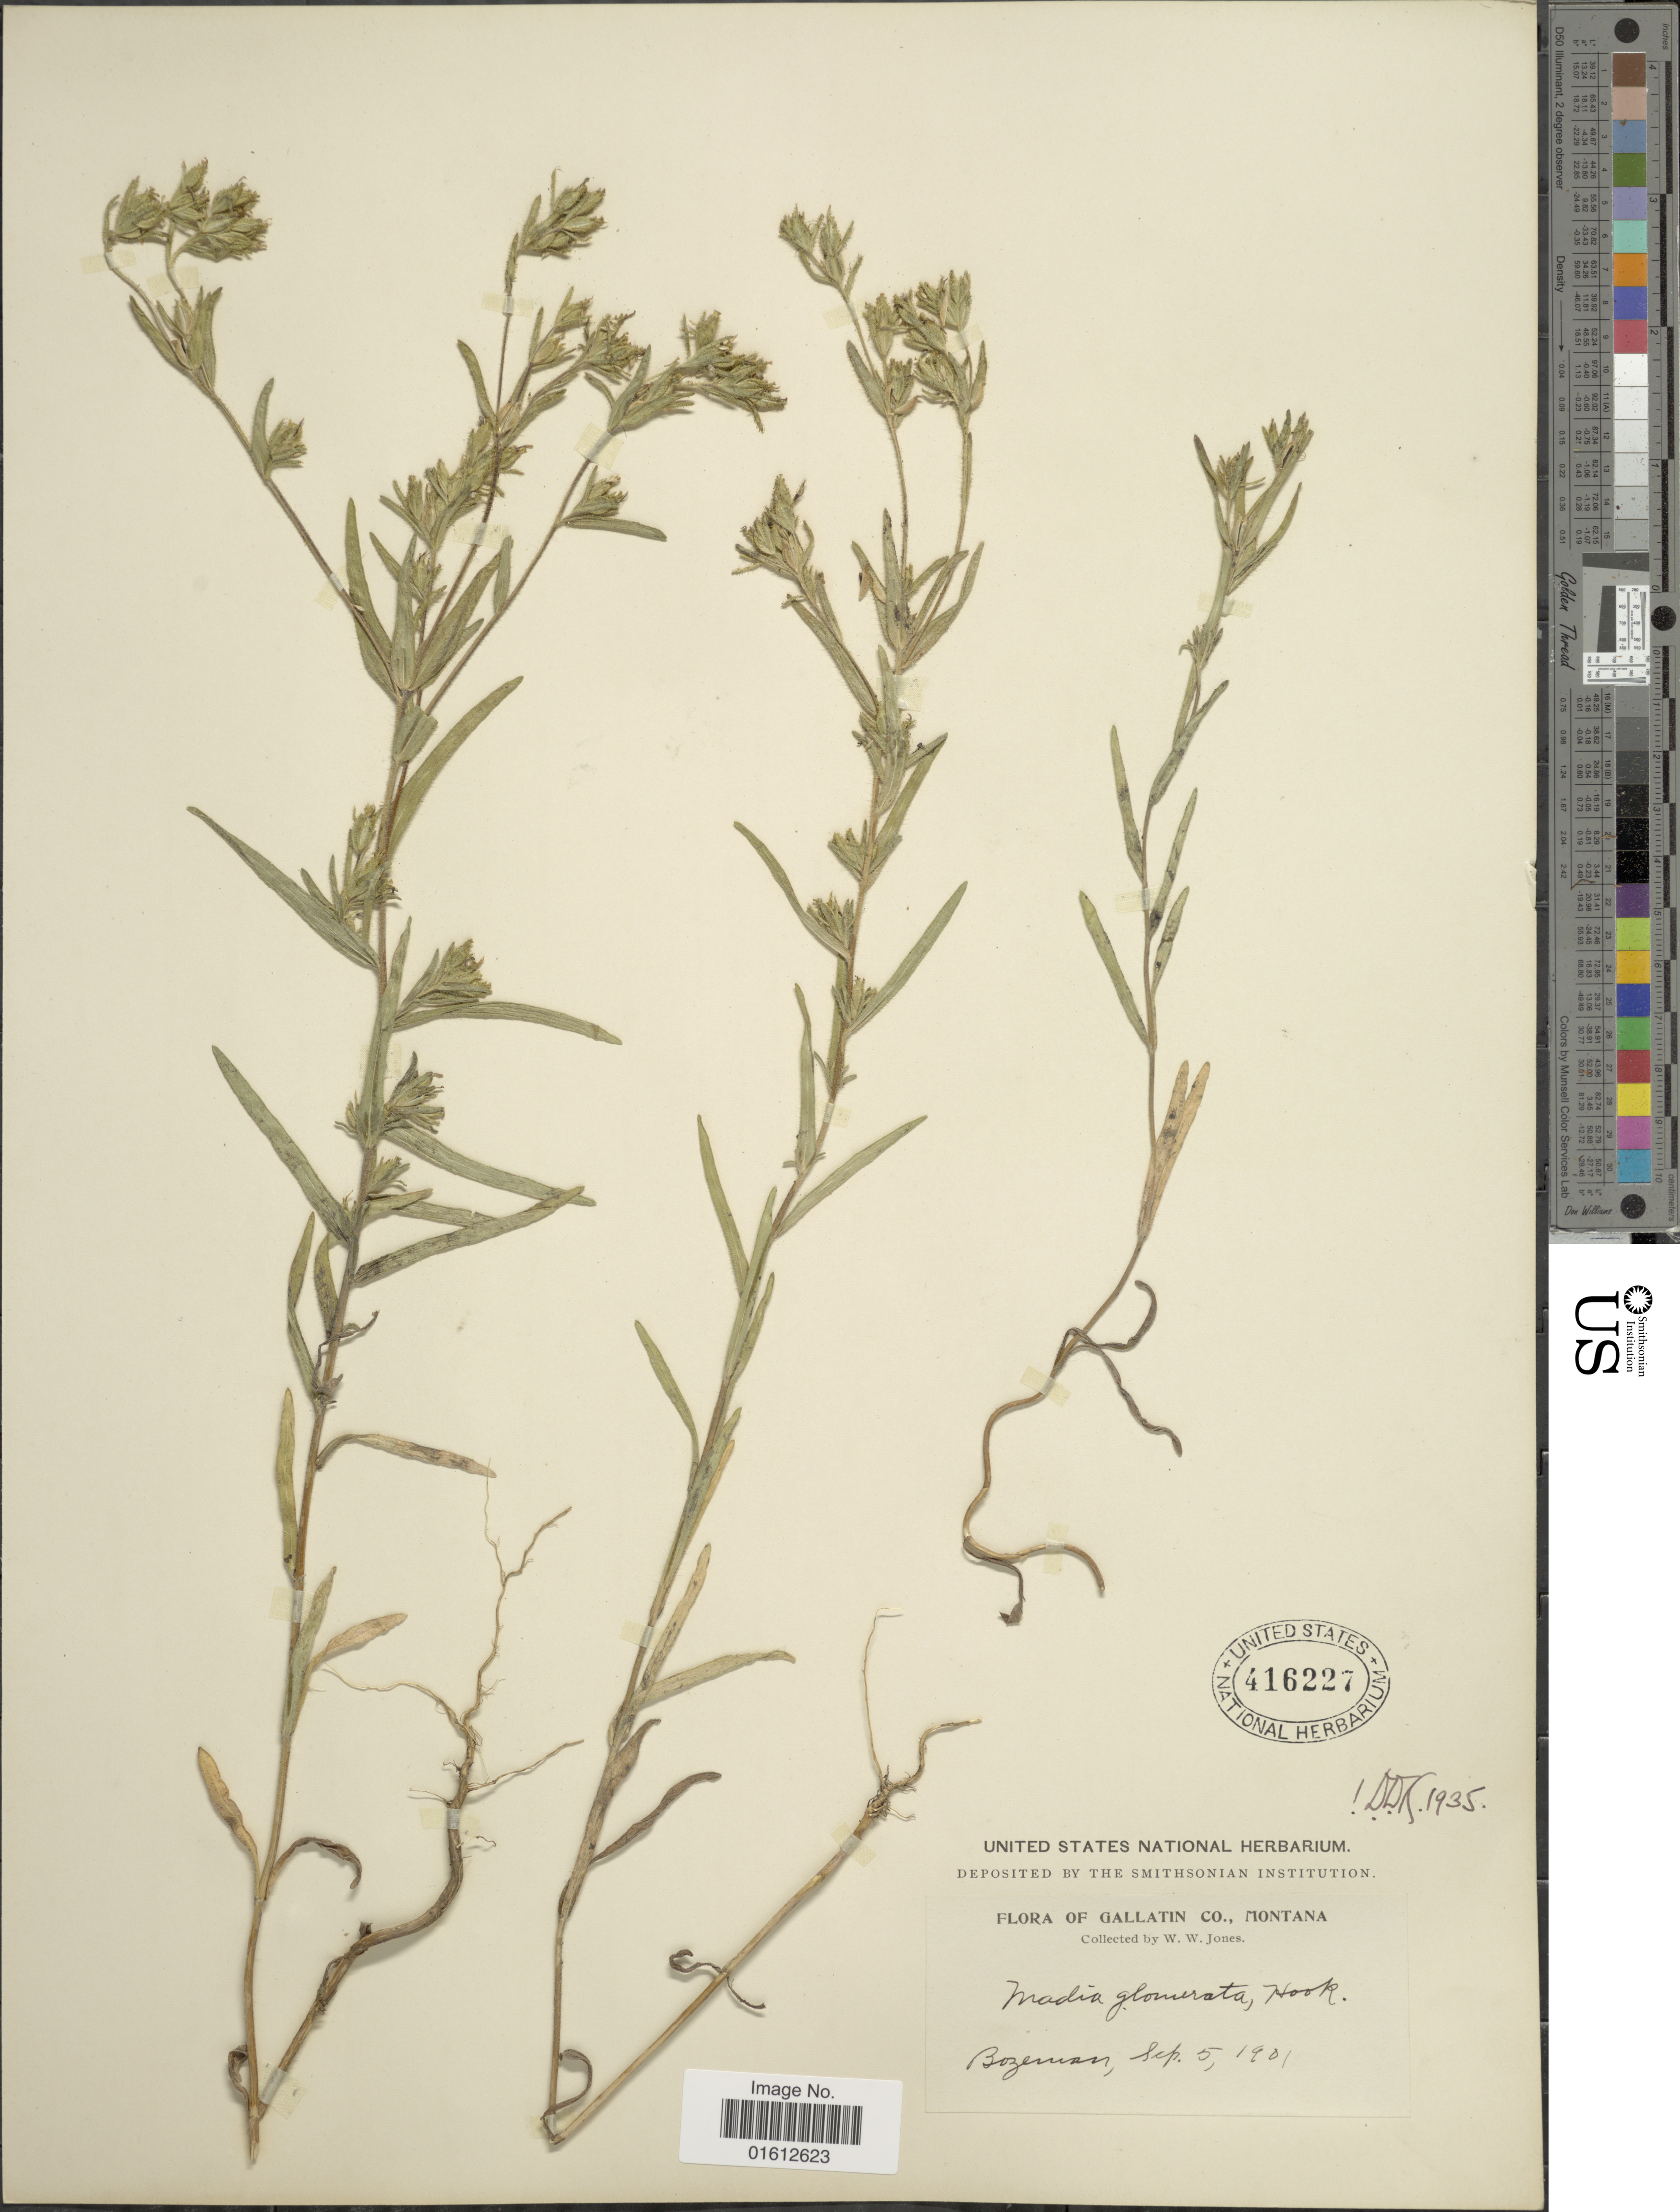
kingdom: Plantae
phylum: Tracheophyta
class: Magnoliopsida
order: Asterales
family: Asteraceae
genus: Madia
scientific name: Madia glomerata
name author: Hook.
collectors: W. W. Jones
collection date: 1901-09-05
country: United States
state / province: Montana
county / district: Gallatin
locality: Bozeman.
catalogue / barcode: US 416227